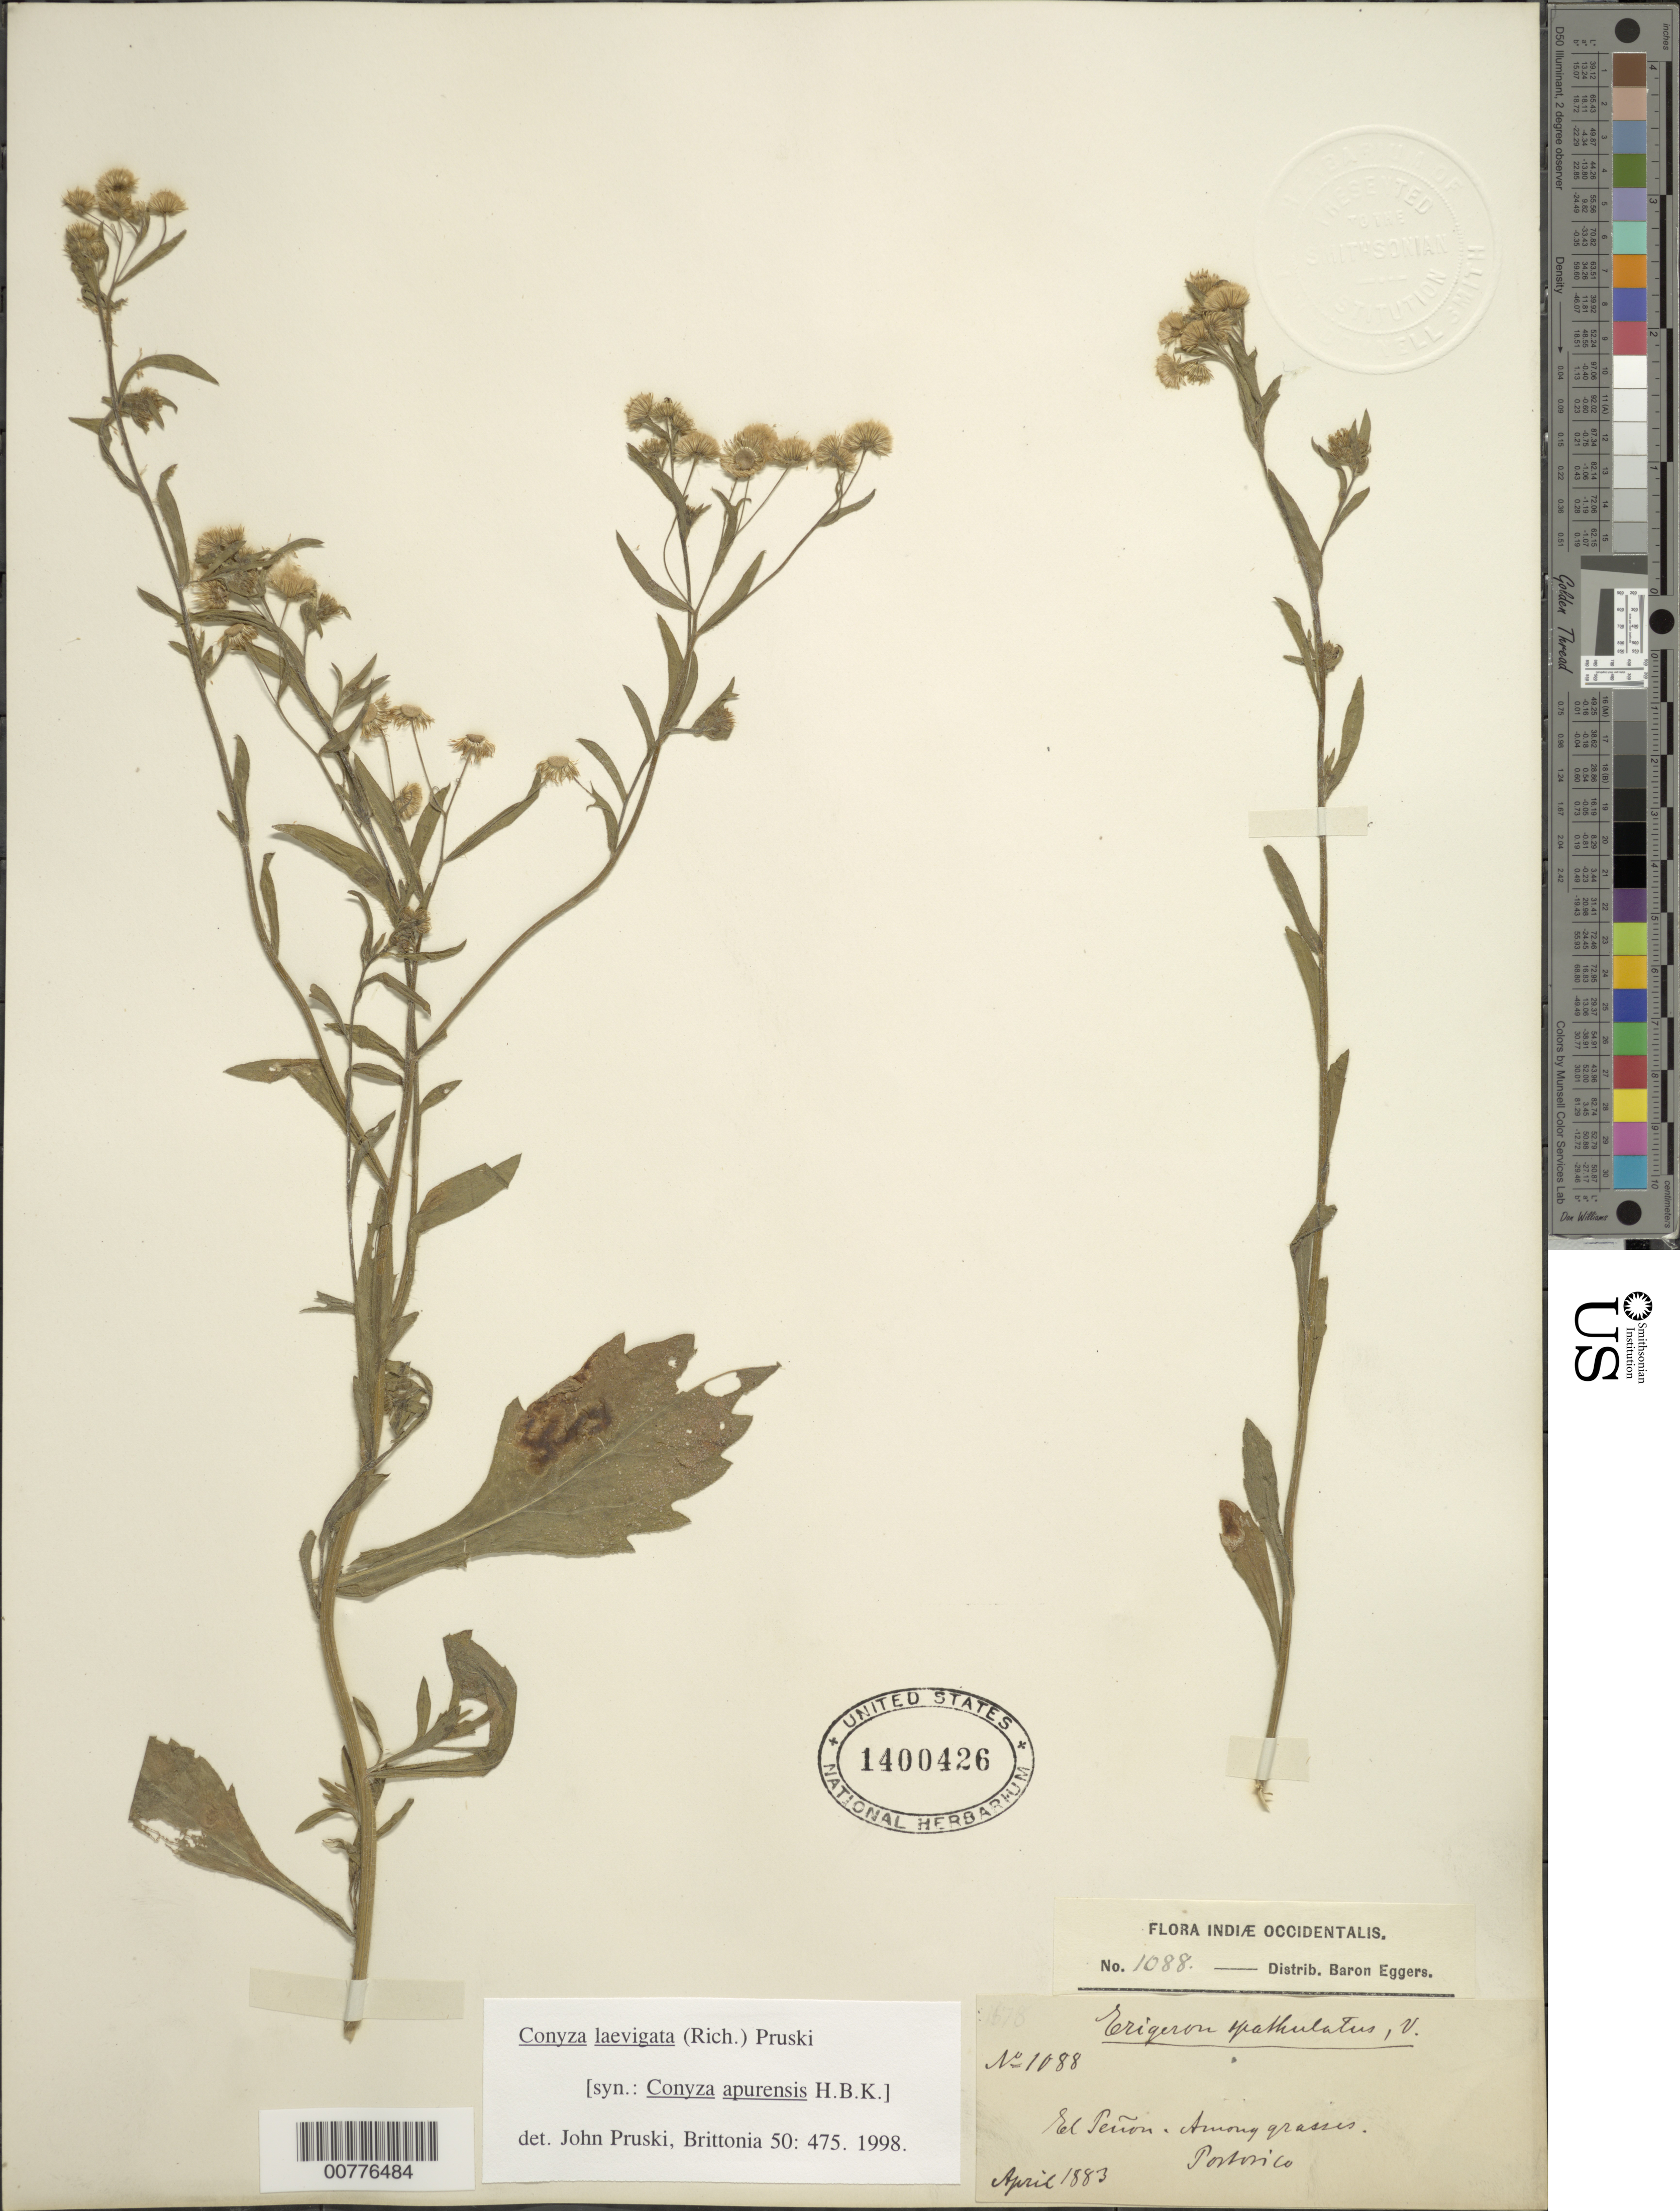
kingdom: Plantae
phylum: Tracheophyta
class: Magnoliopsida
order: Asterales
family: Asteraceae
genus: Conyza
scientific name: Conyza laevigata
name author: (Rich.) Pruski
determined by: Pruski, J. F.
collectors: H. F. A. von Eggers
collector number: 1088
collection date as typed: Apr 1883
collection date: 1883-04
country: Puerto Rico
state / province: Ponce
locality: El Peñon. Among grasses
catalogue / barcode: US 1400426